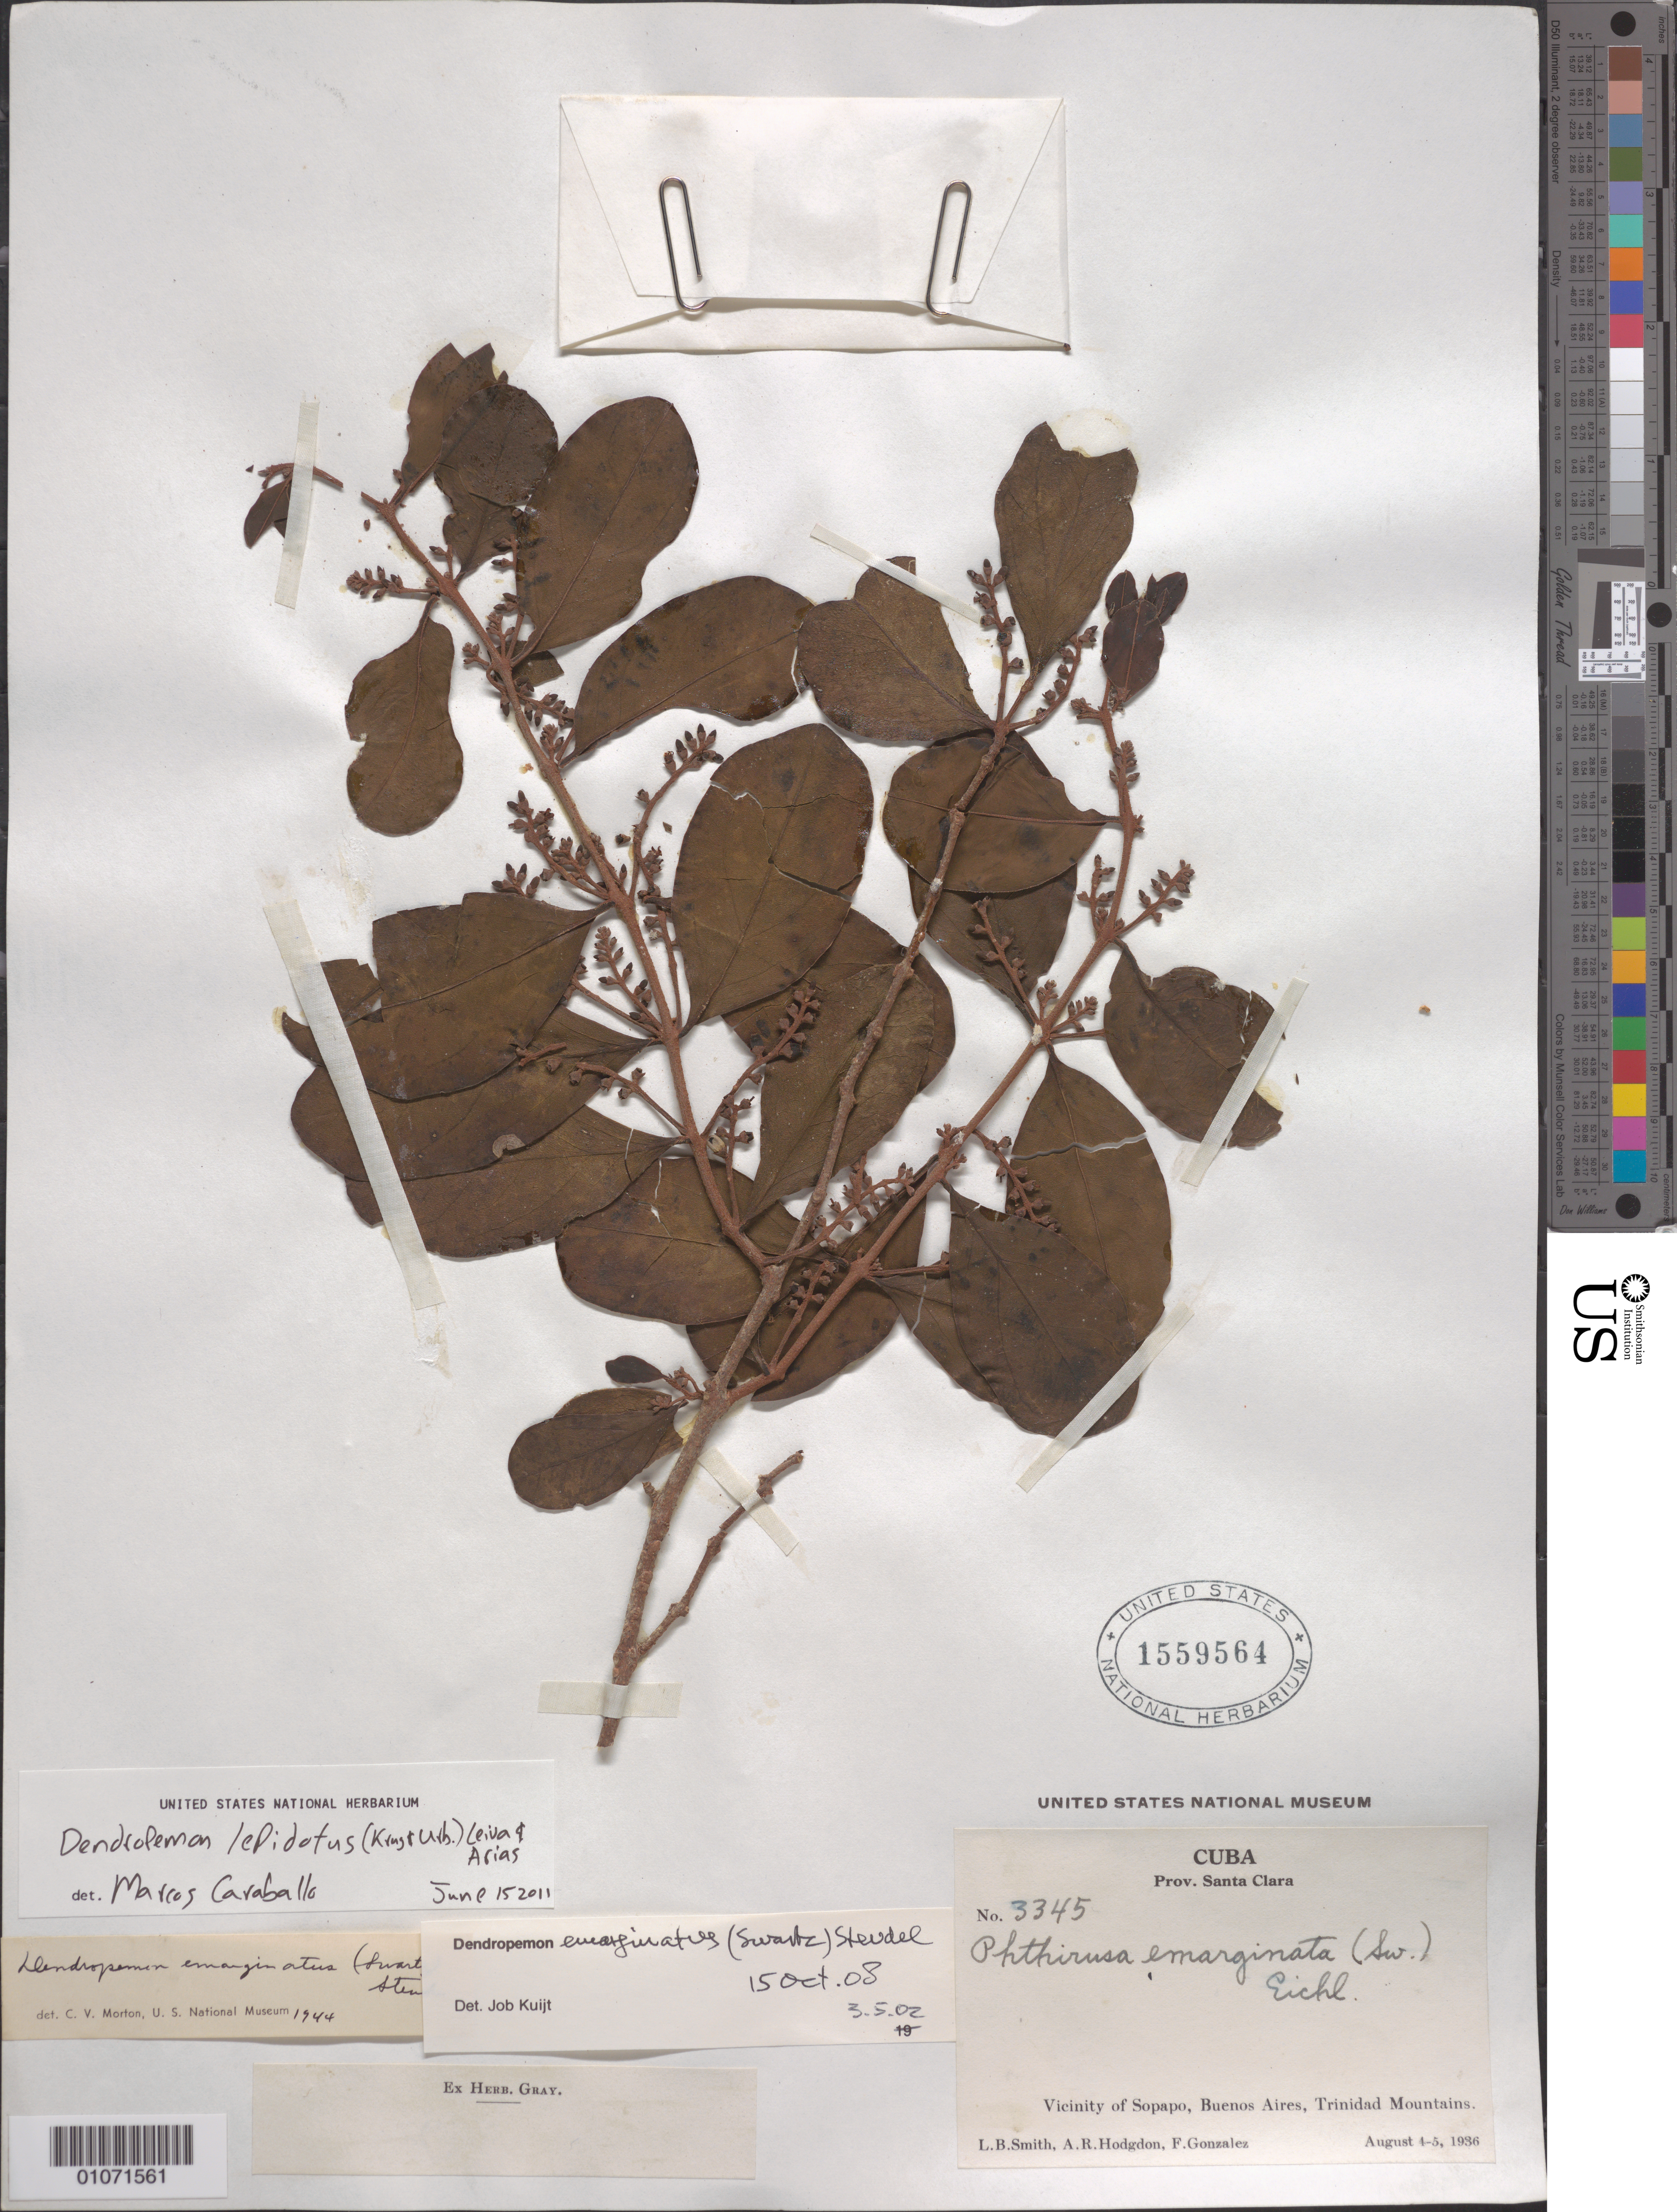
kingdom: Plantae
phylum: Tracheophyta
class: Magnoliopsida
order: Santalales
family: Loranthaceae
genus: Dendropemon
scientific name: Dendropemon lepidotus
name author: (Krug & Urb.) Leiva & I. Arias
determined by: Caraballo-Ortiz, Marcos A., (MISS), University of Mississippi (UNITED STATES)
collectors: L. Smith, A. R. Hodgdon & F. Gonzalez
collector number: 3345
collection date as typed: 04 Aug 1936 to 05 Aug 1936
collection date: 1936-08-04/1936-08-05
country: Cuba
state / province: Cienfuegos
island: Cuba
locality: Vicinity of Sopapo, Buenos Aires Trinidad Mountains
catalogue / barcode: US 1559564